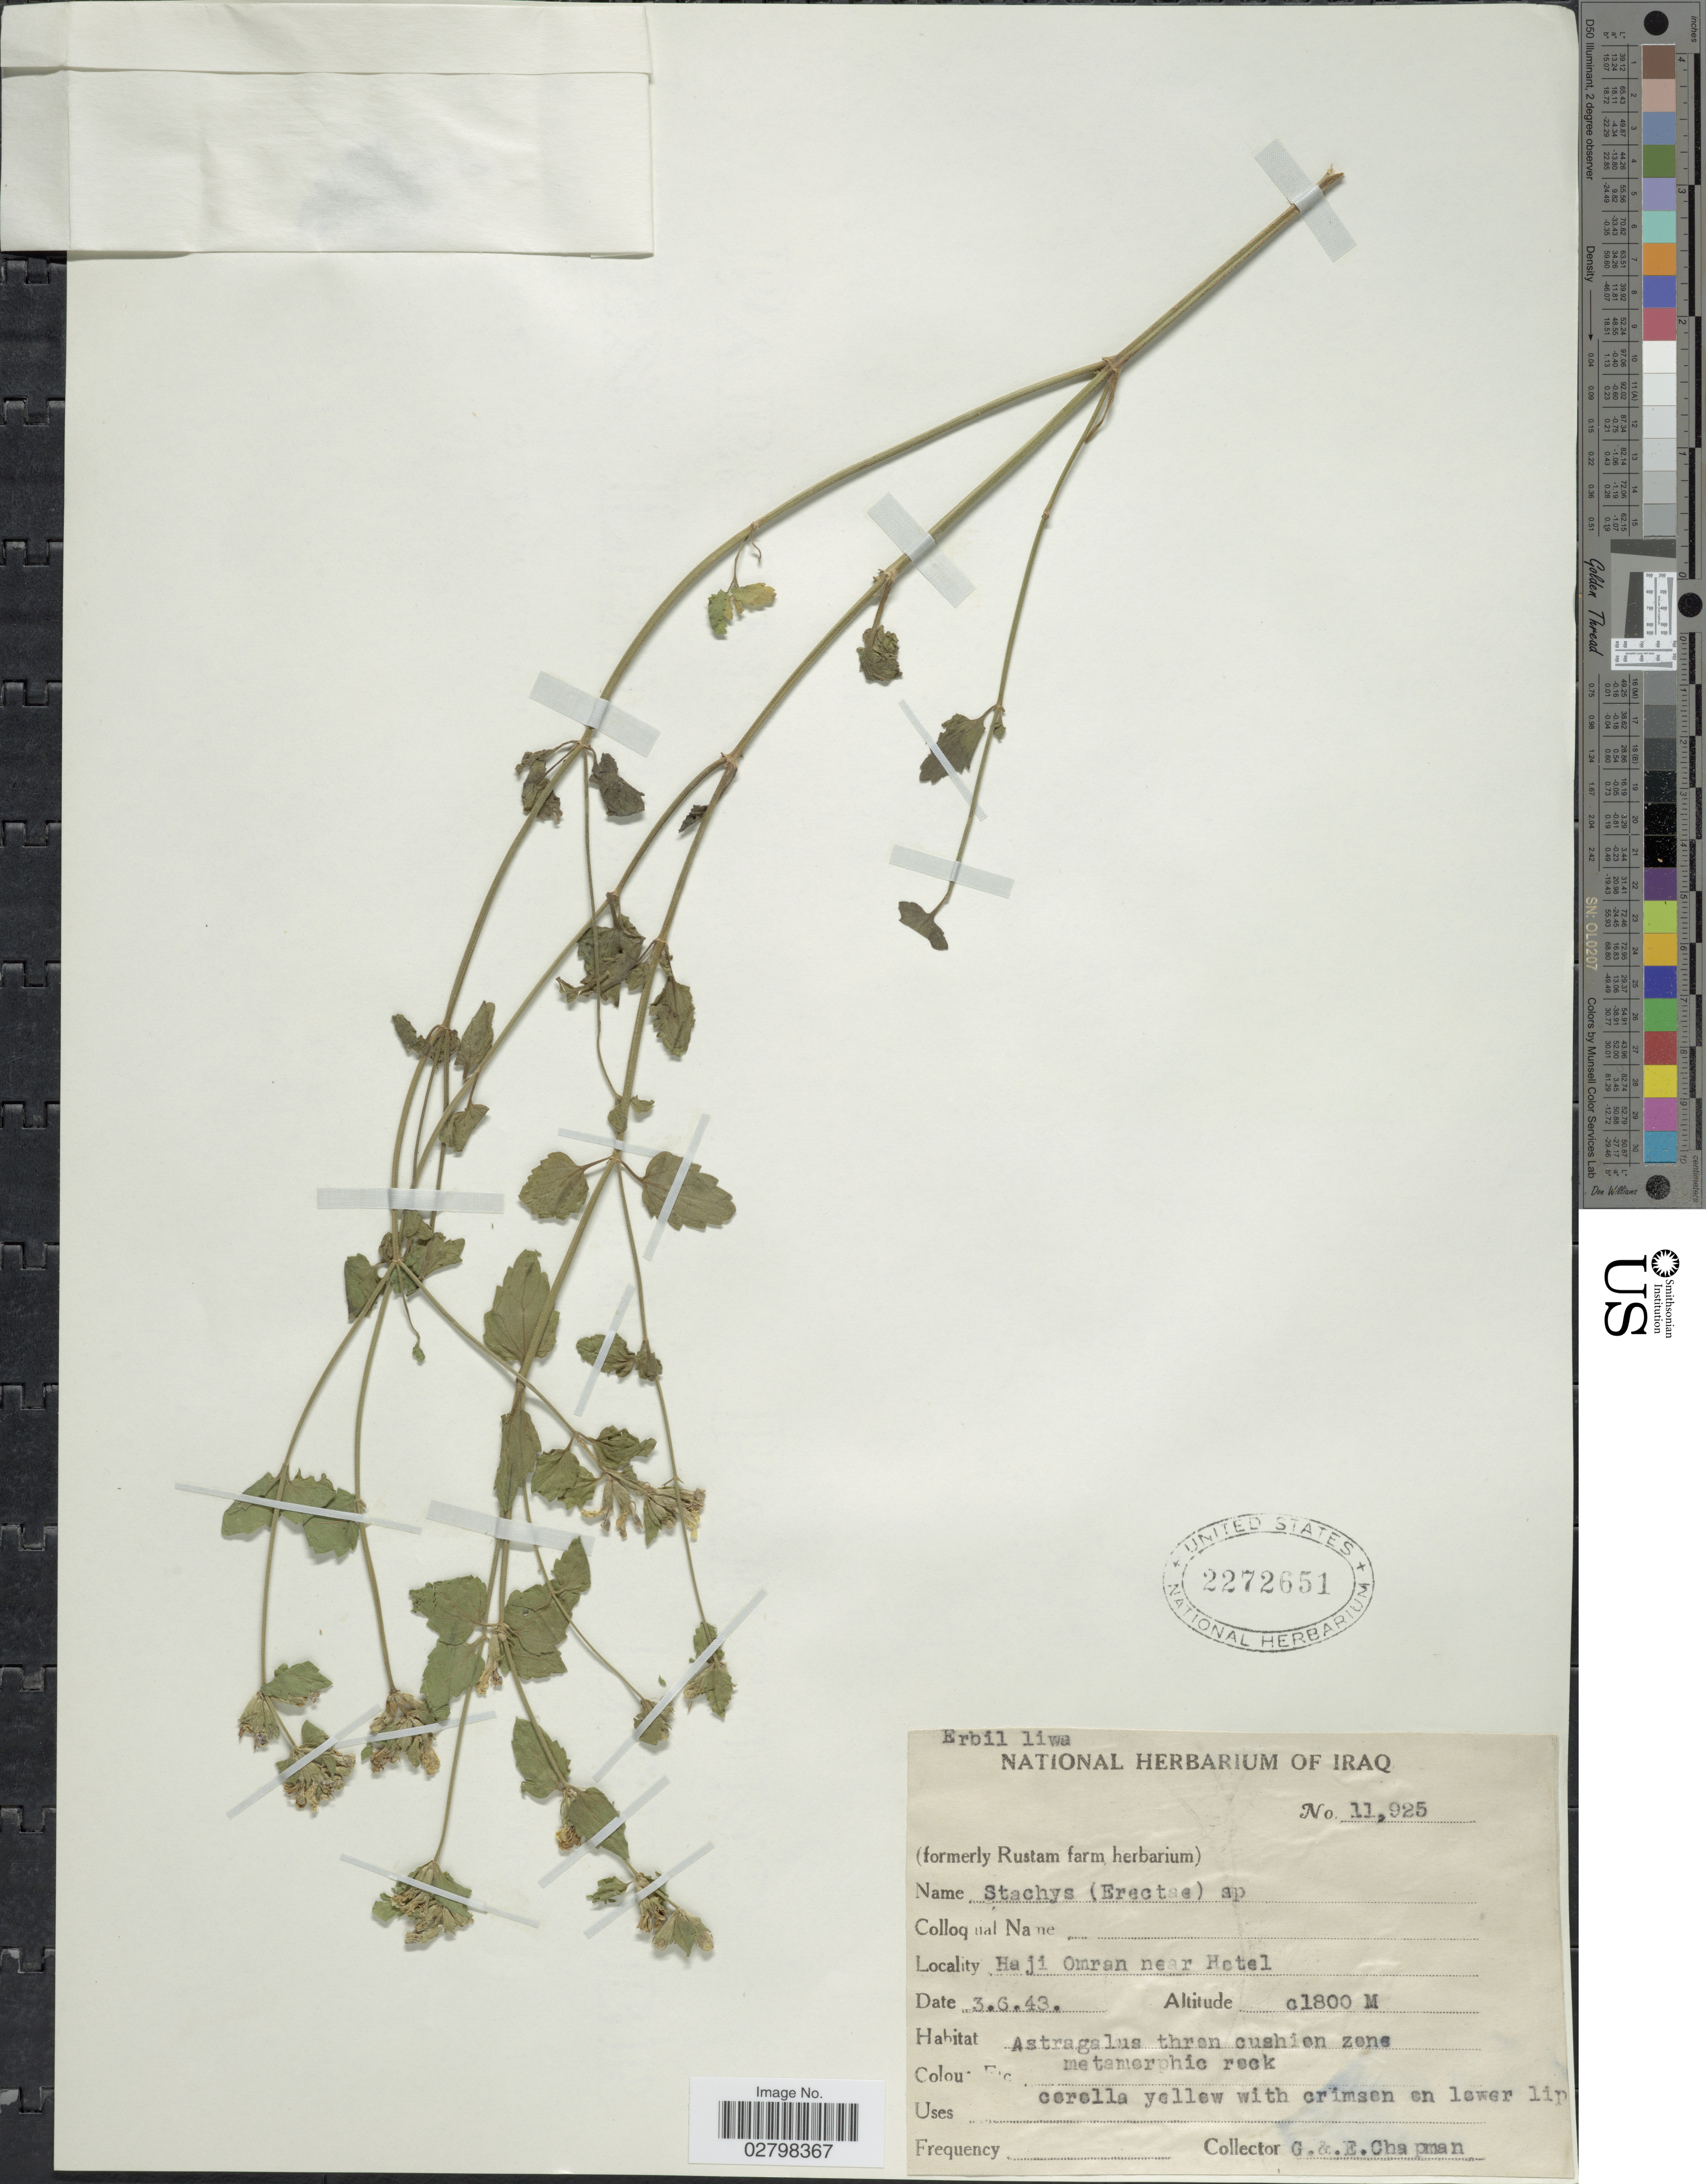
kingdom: Plantae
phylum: Tracheophyta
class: Magnoliopsida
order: Lamiales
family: Lamiaceae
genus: Stachys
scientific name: Stachys sp.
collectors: G. S. Chapman & E. A. Chapman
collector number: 11925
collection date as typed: Transcribed d/m/y: 3/6/43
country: Iraq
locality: Haji Omran near Hotel. Erbil liwa.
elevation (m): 1800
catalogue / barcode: US 2272651